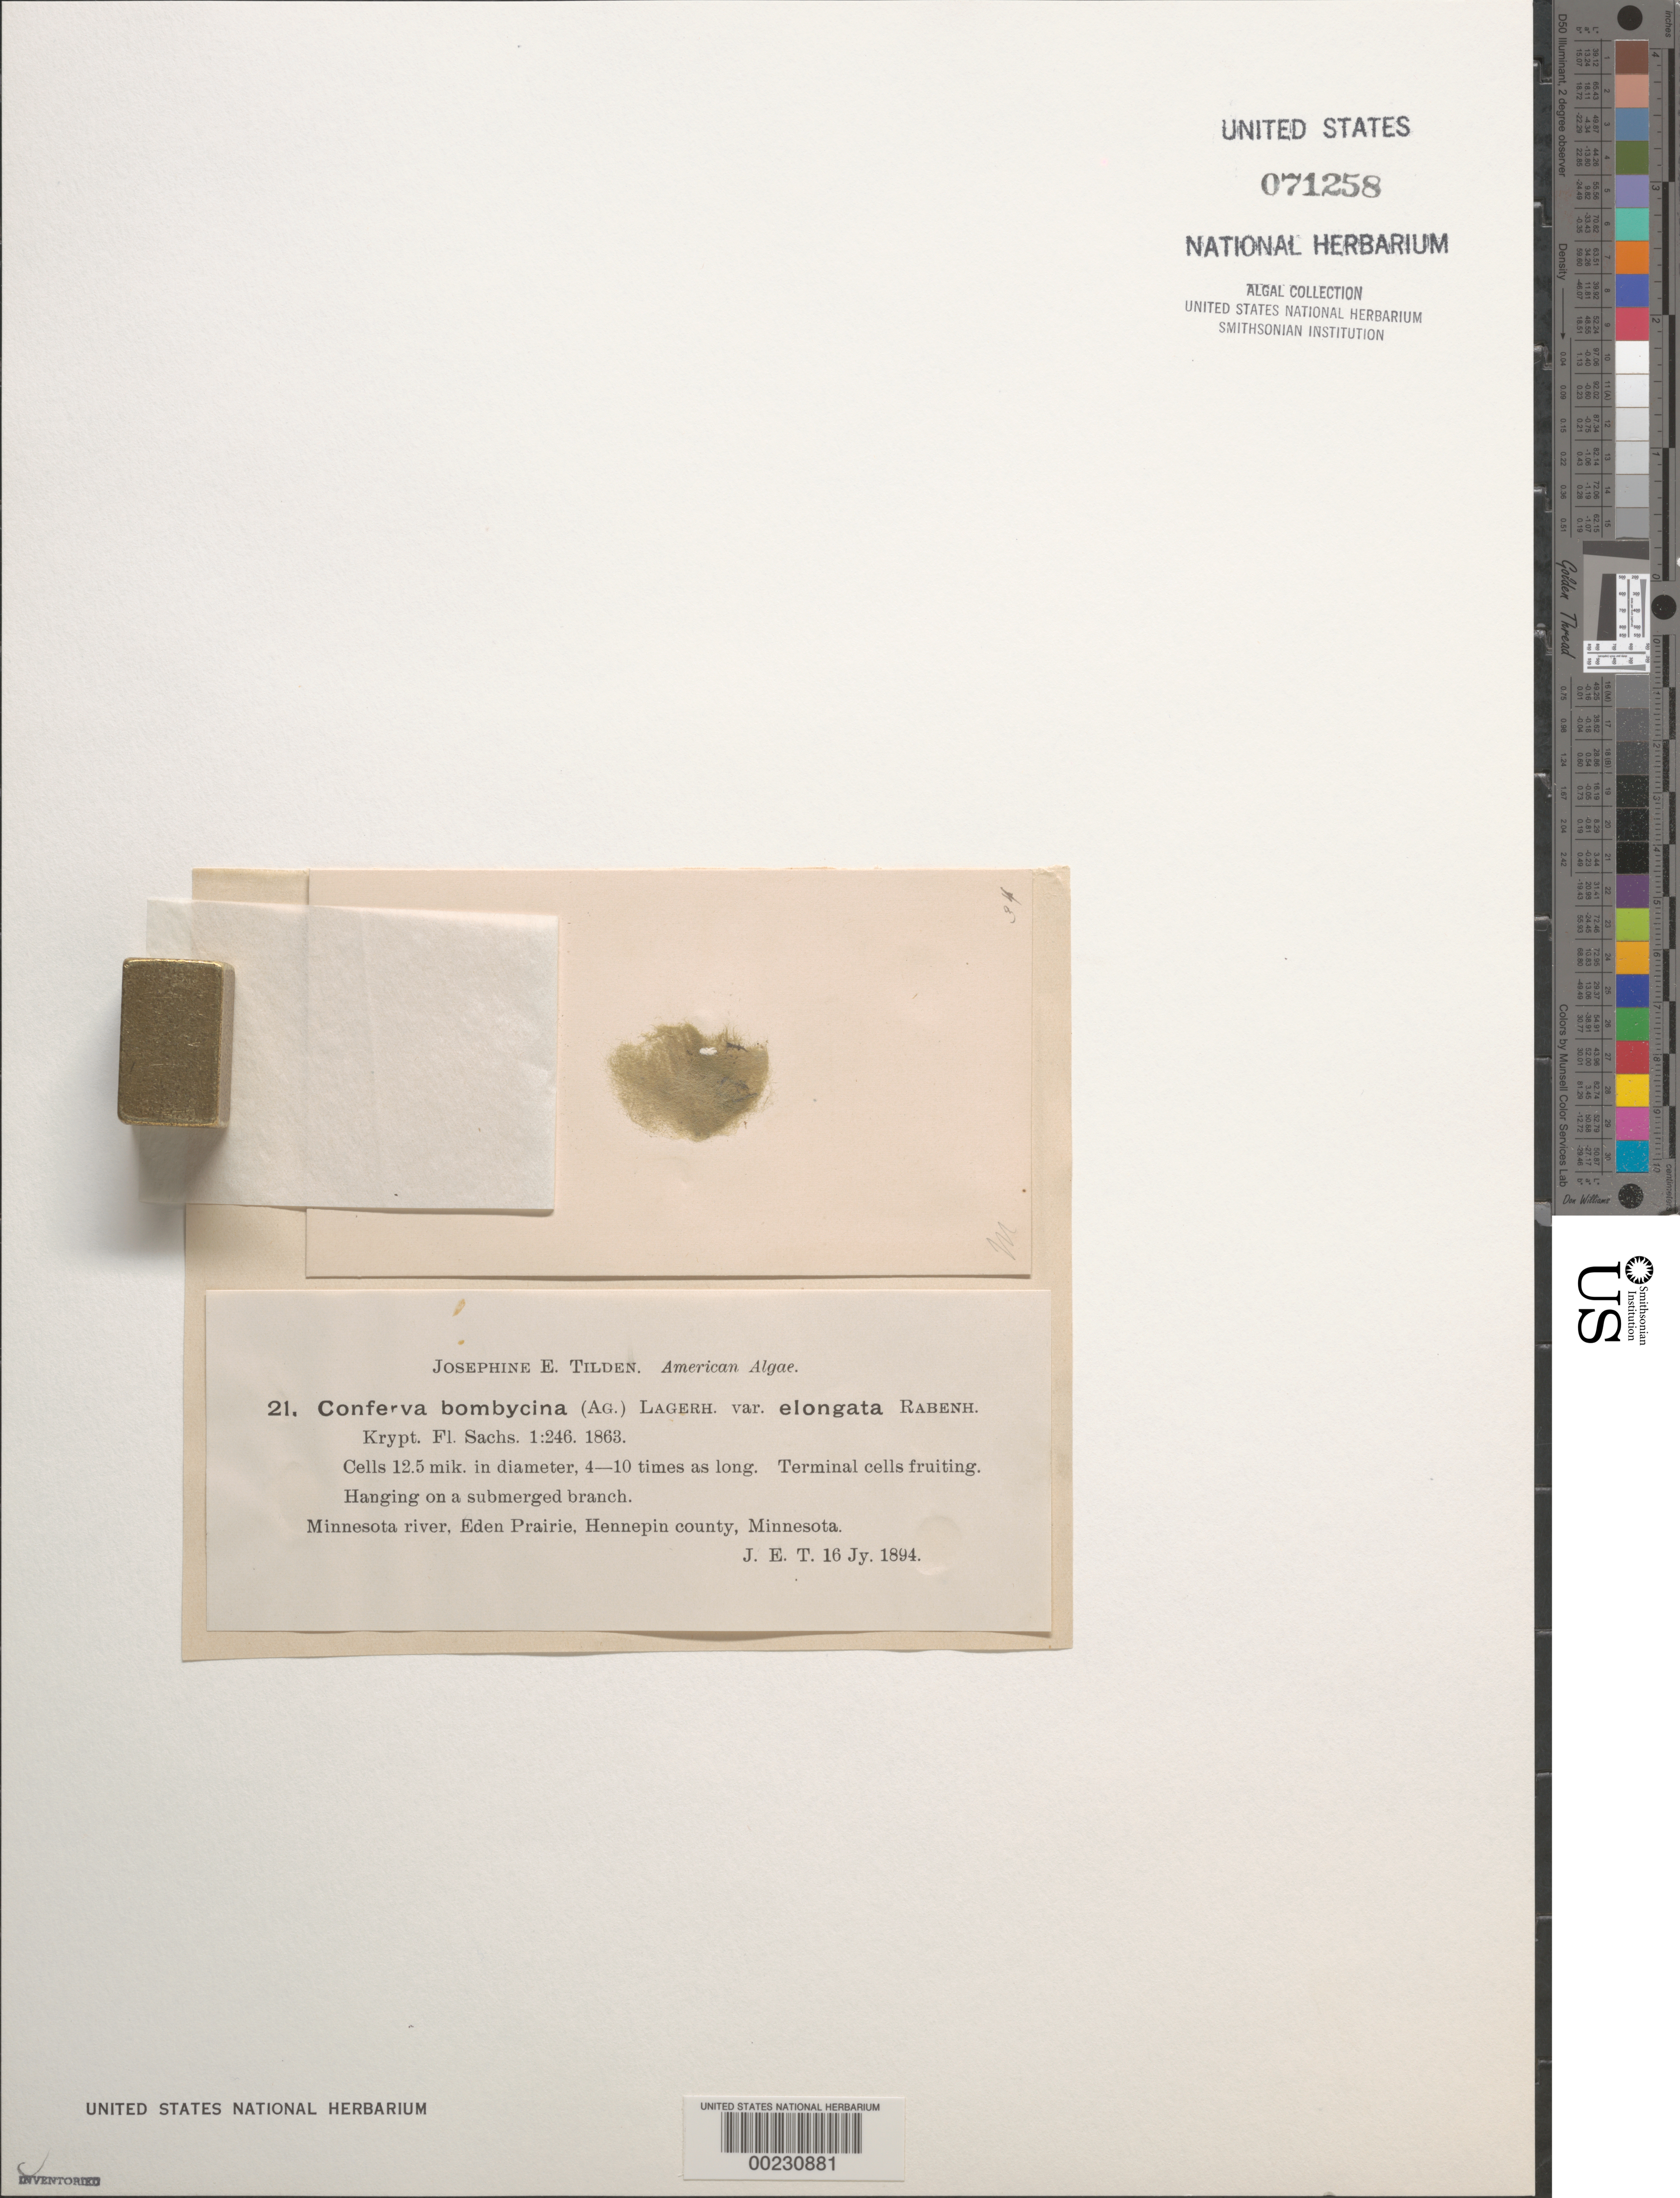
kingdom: Chromista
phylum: Ochrophyta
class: Xanthophyceae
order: Tribonematales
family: Tribonemataceae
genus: Tribonema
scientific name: Tribonema bombycina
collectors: J. E. Tilden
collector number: JET 21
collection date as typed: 16 Jul 1894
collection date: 1894-07-16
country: United States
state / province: Minnesota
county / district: Hennepin County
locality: Minnesota River, Eden Prairie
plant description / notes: Tilden, American Algae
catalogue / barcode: US 71258